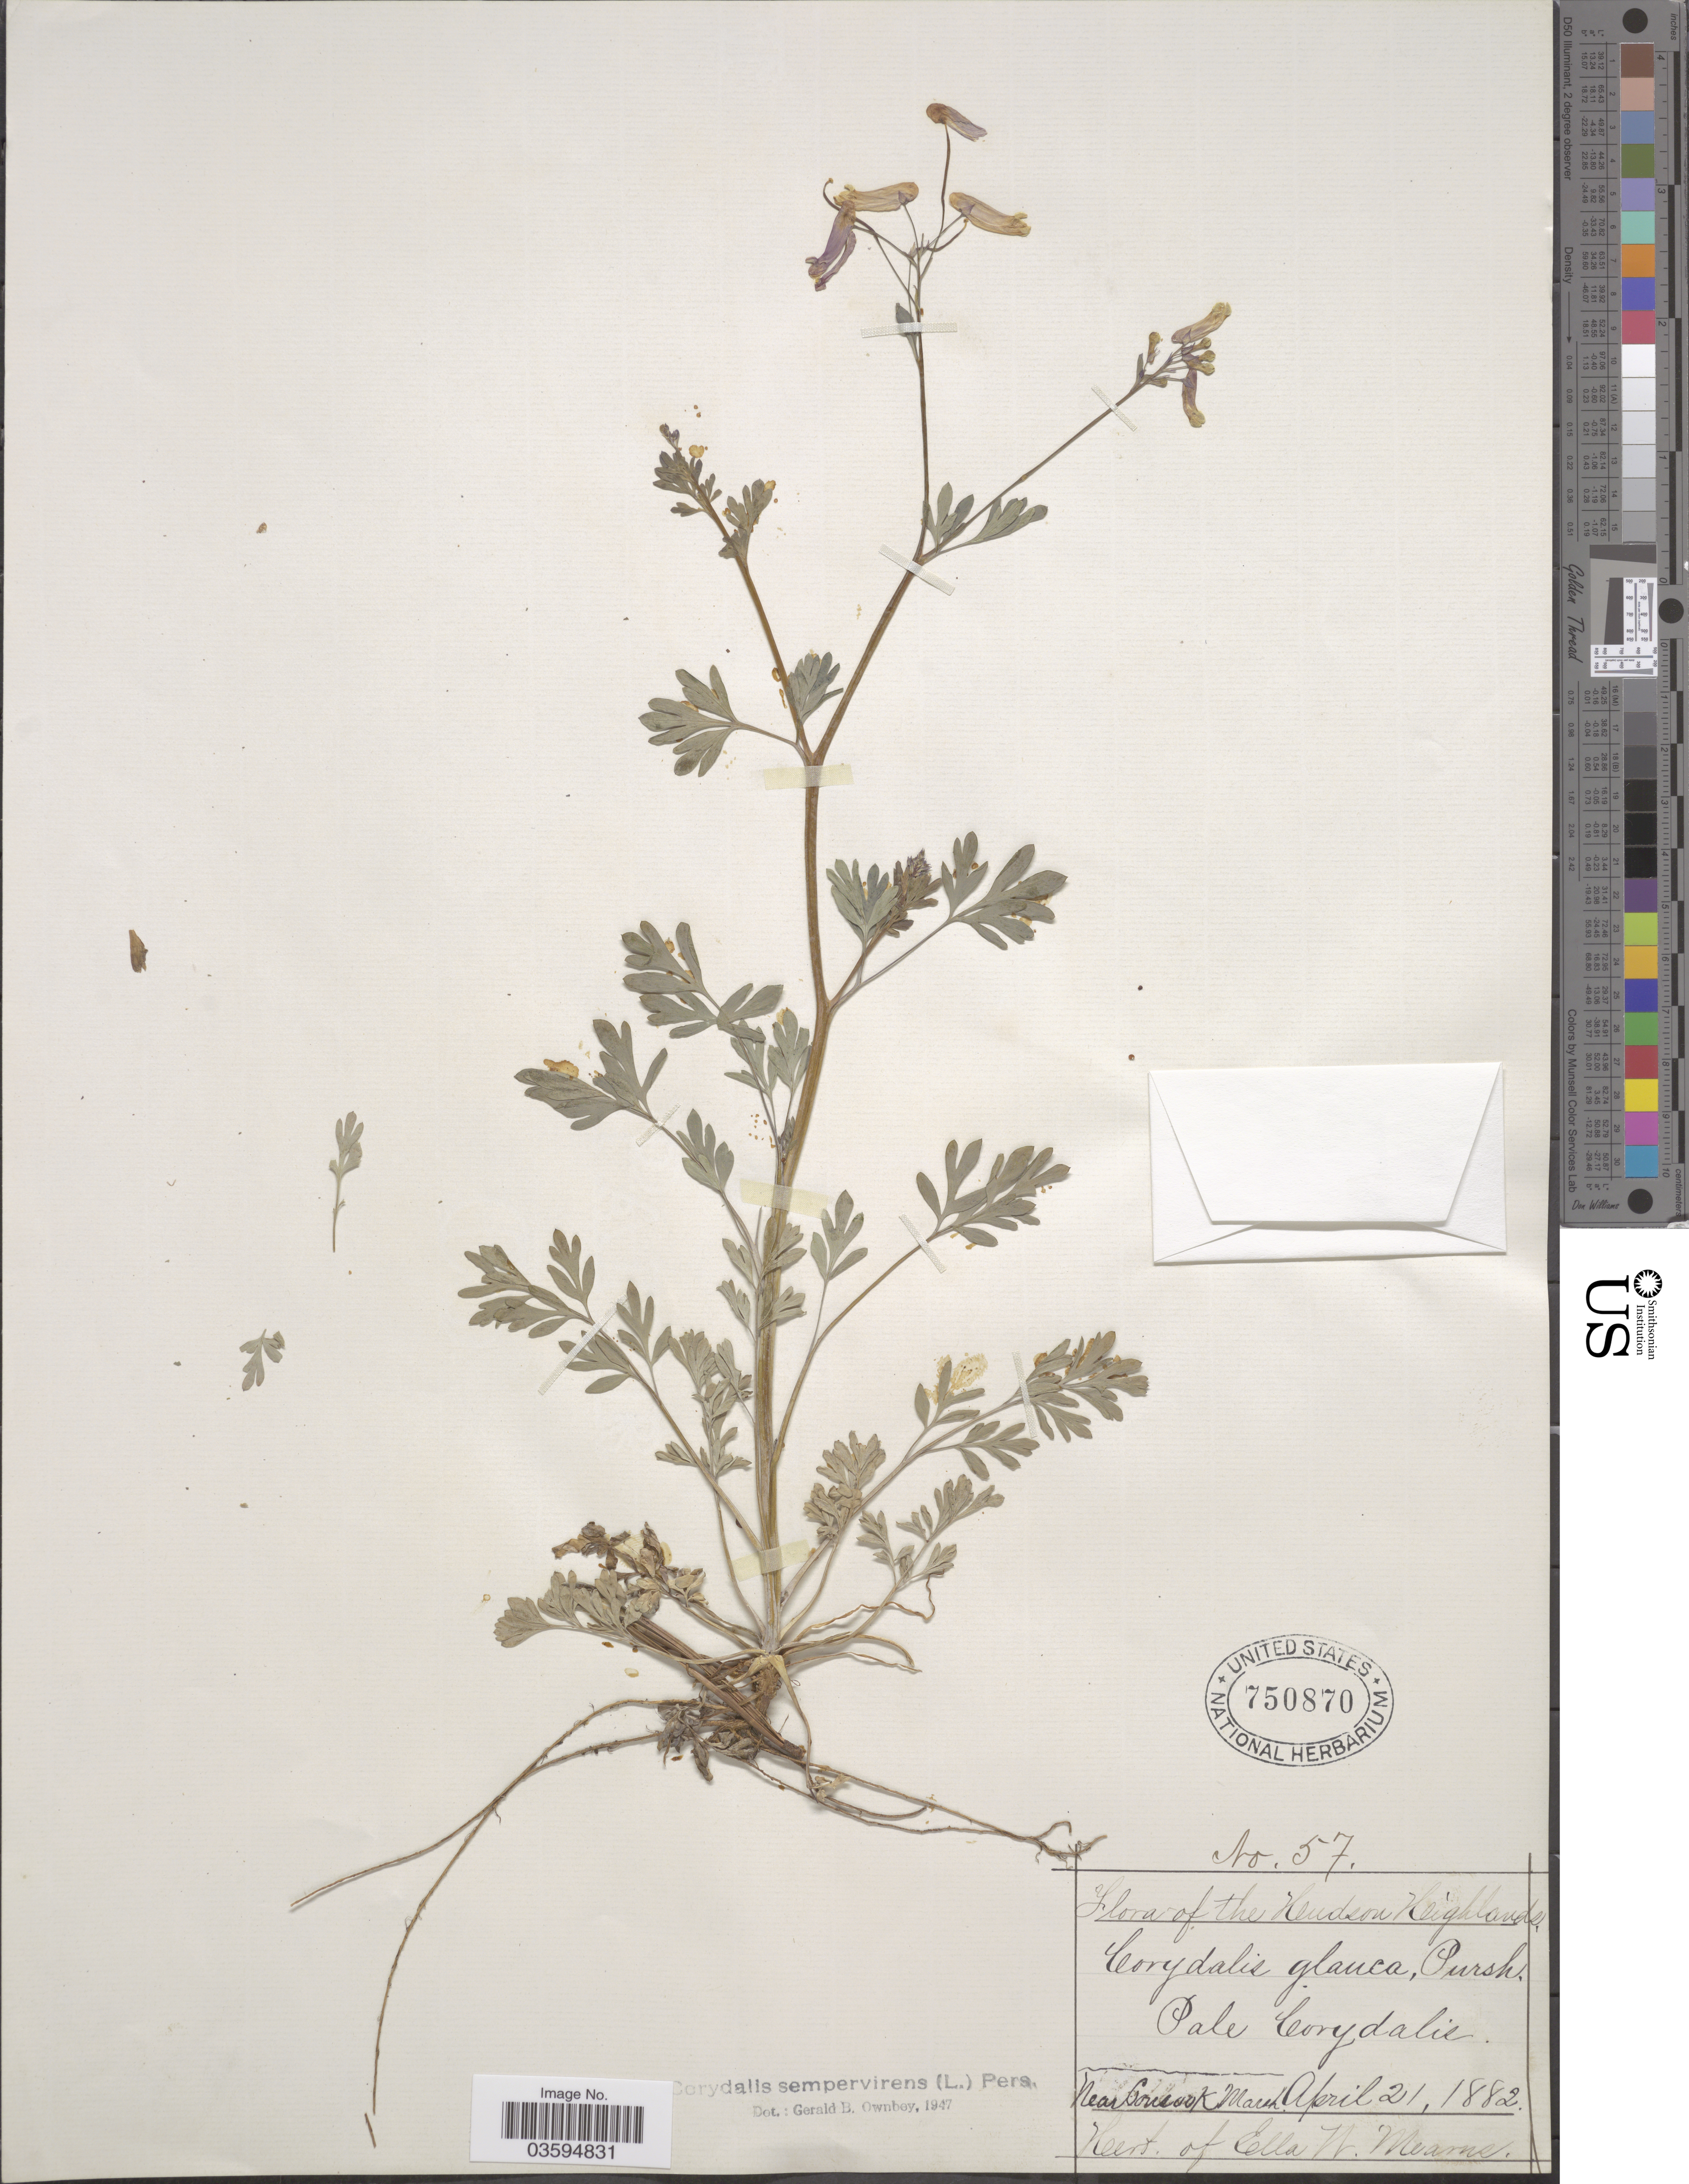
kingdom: Plantae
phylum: Tracheophyta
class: Magnoliopsida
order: Ranunculales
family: Papaveraceae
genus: Capnoides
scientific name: Capnoides sempervirens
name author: (L.) Borkh.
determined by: Strong, M. T., (US), Smithsonian Institution - National Museum of Natural History (UNITED STATES)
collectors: ex herb. Cella N. Mearns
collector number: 57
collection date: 1882-04-21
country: United States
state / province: New York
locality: The Hudson Highlands. Near Consook Marsh.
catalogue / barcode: US 750870